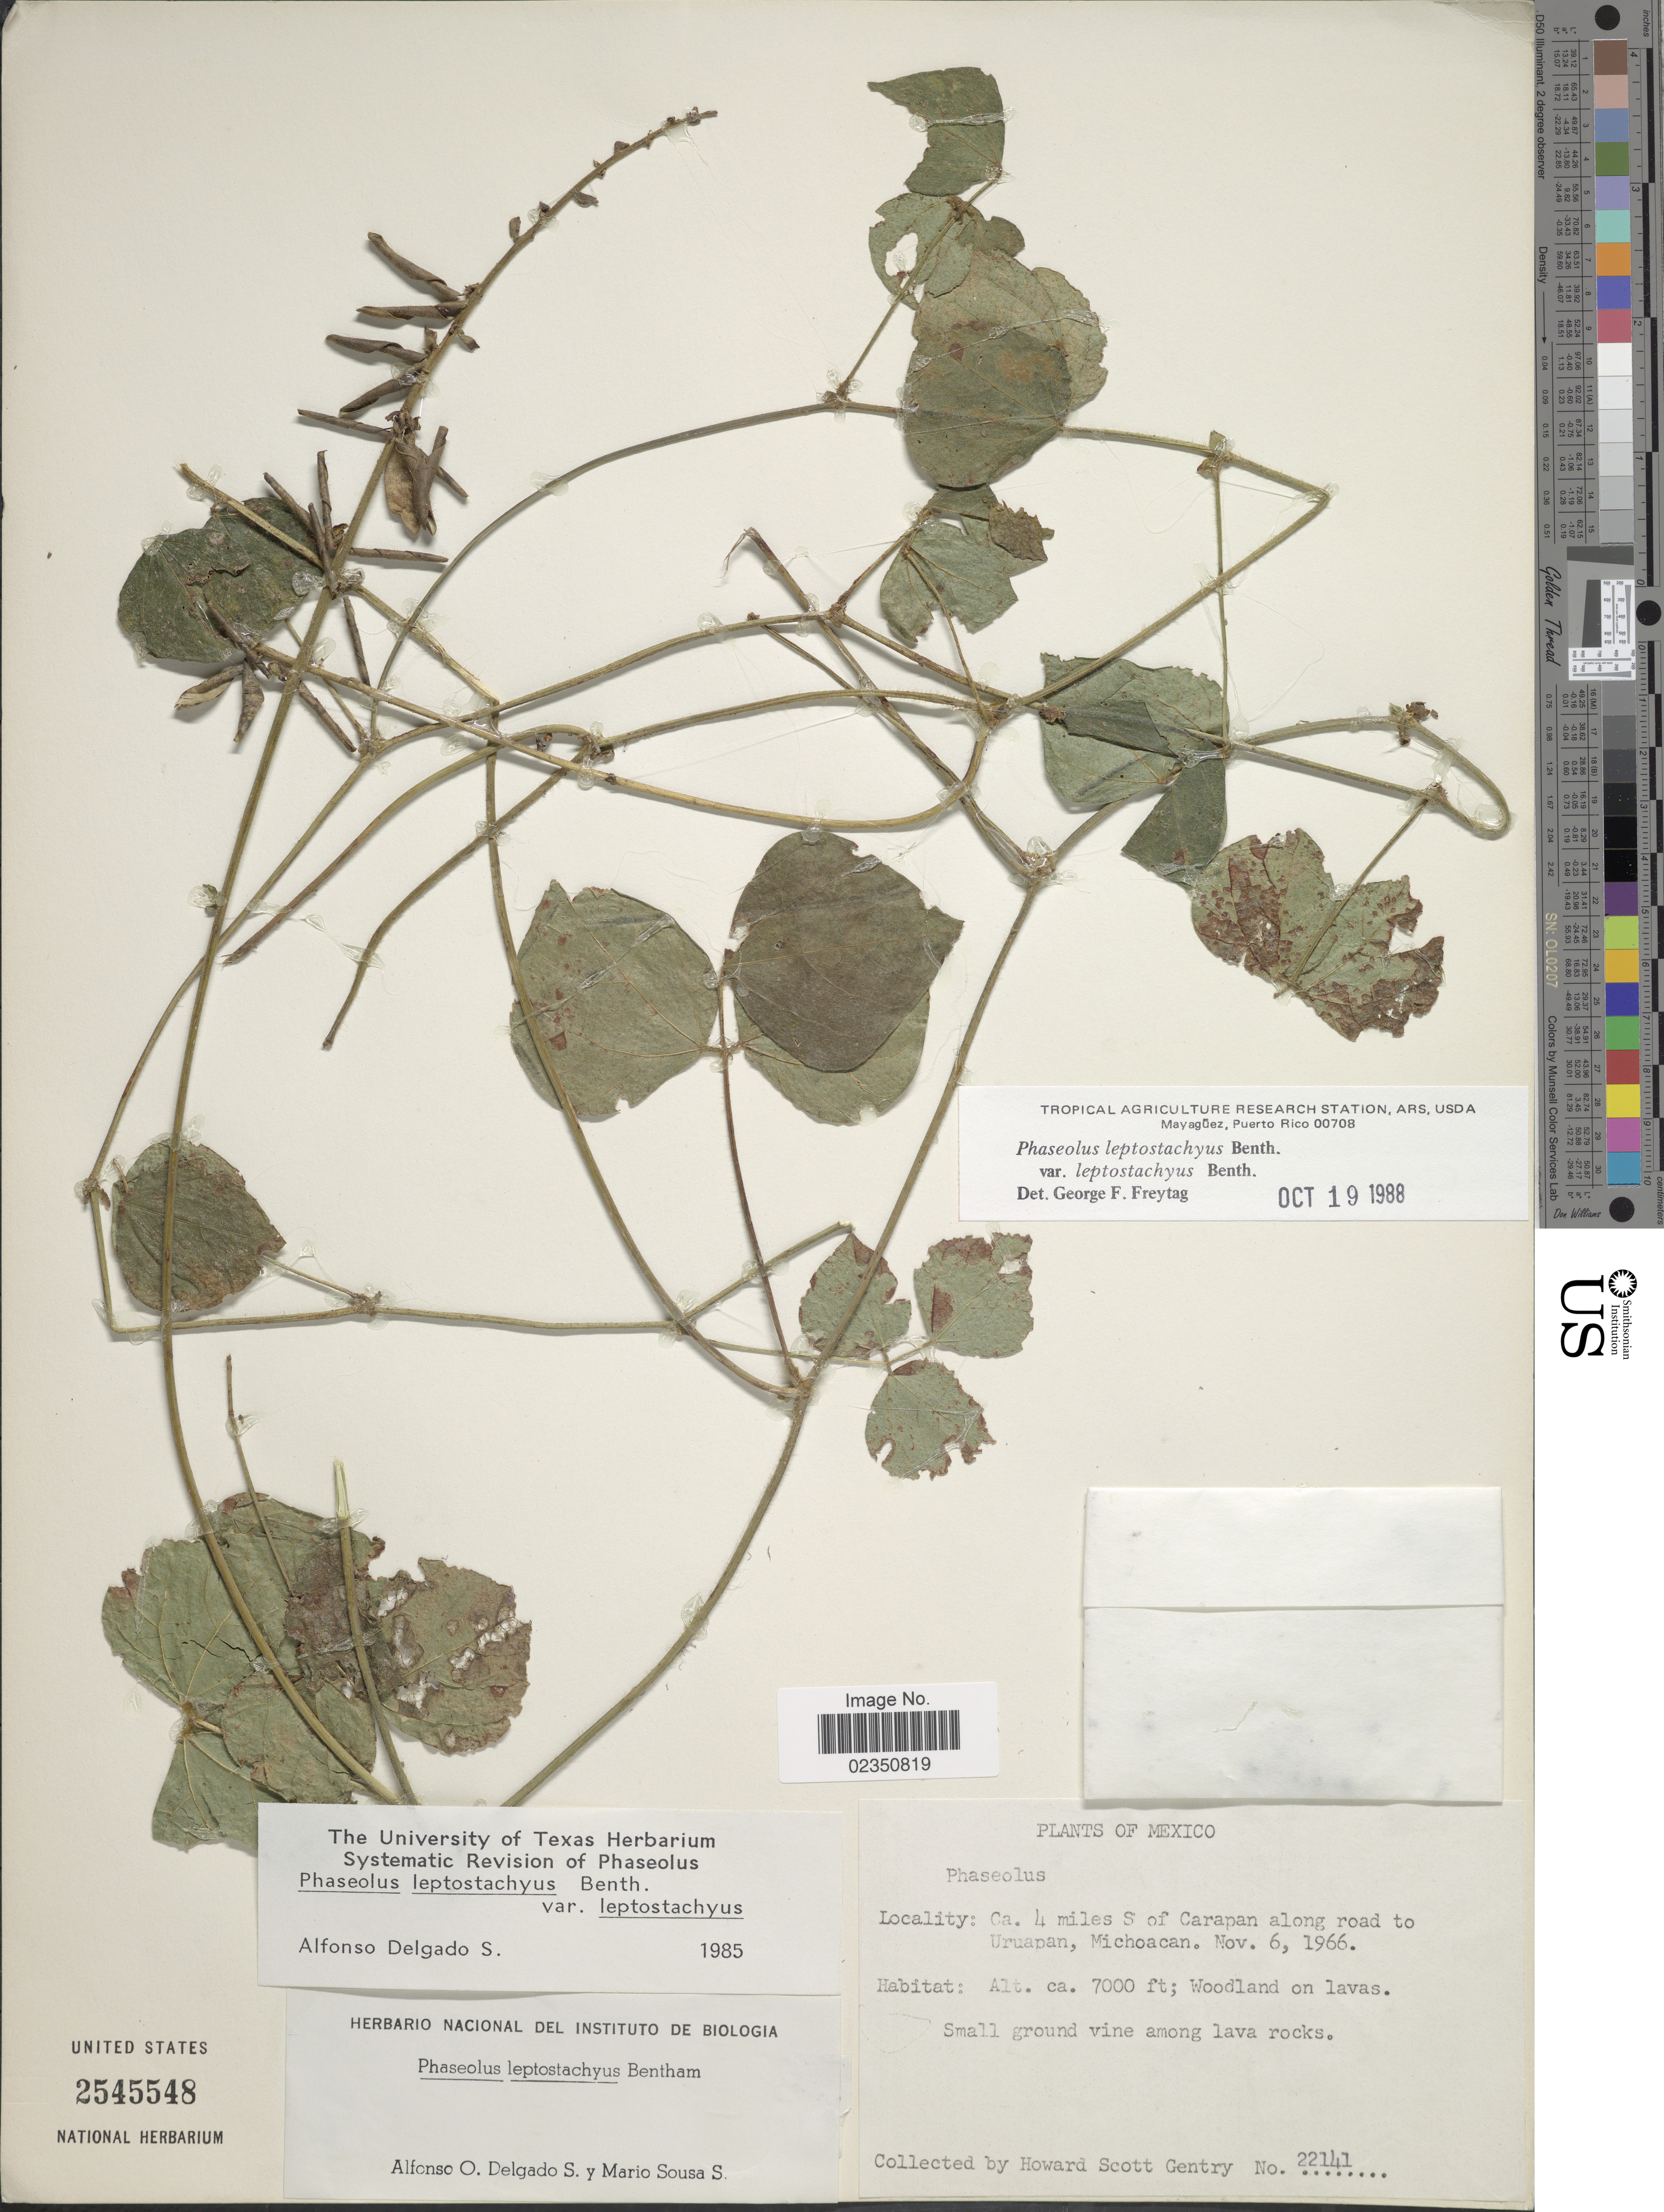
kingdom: Plantae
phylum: Tracheophyta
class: Magnoliopsida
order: Fabales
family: Fabaceae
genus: Phaseolus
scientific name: Phaseolus leptostachyus var. leptostachyus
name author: Benth.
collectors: H. S. Gentry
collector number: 22141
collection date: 1966-11-06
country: Mexico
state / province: Michoacán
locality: Ca. 4 miles S of Carapan along road to Uruapan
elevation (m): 2134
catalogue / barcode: US 2545548